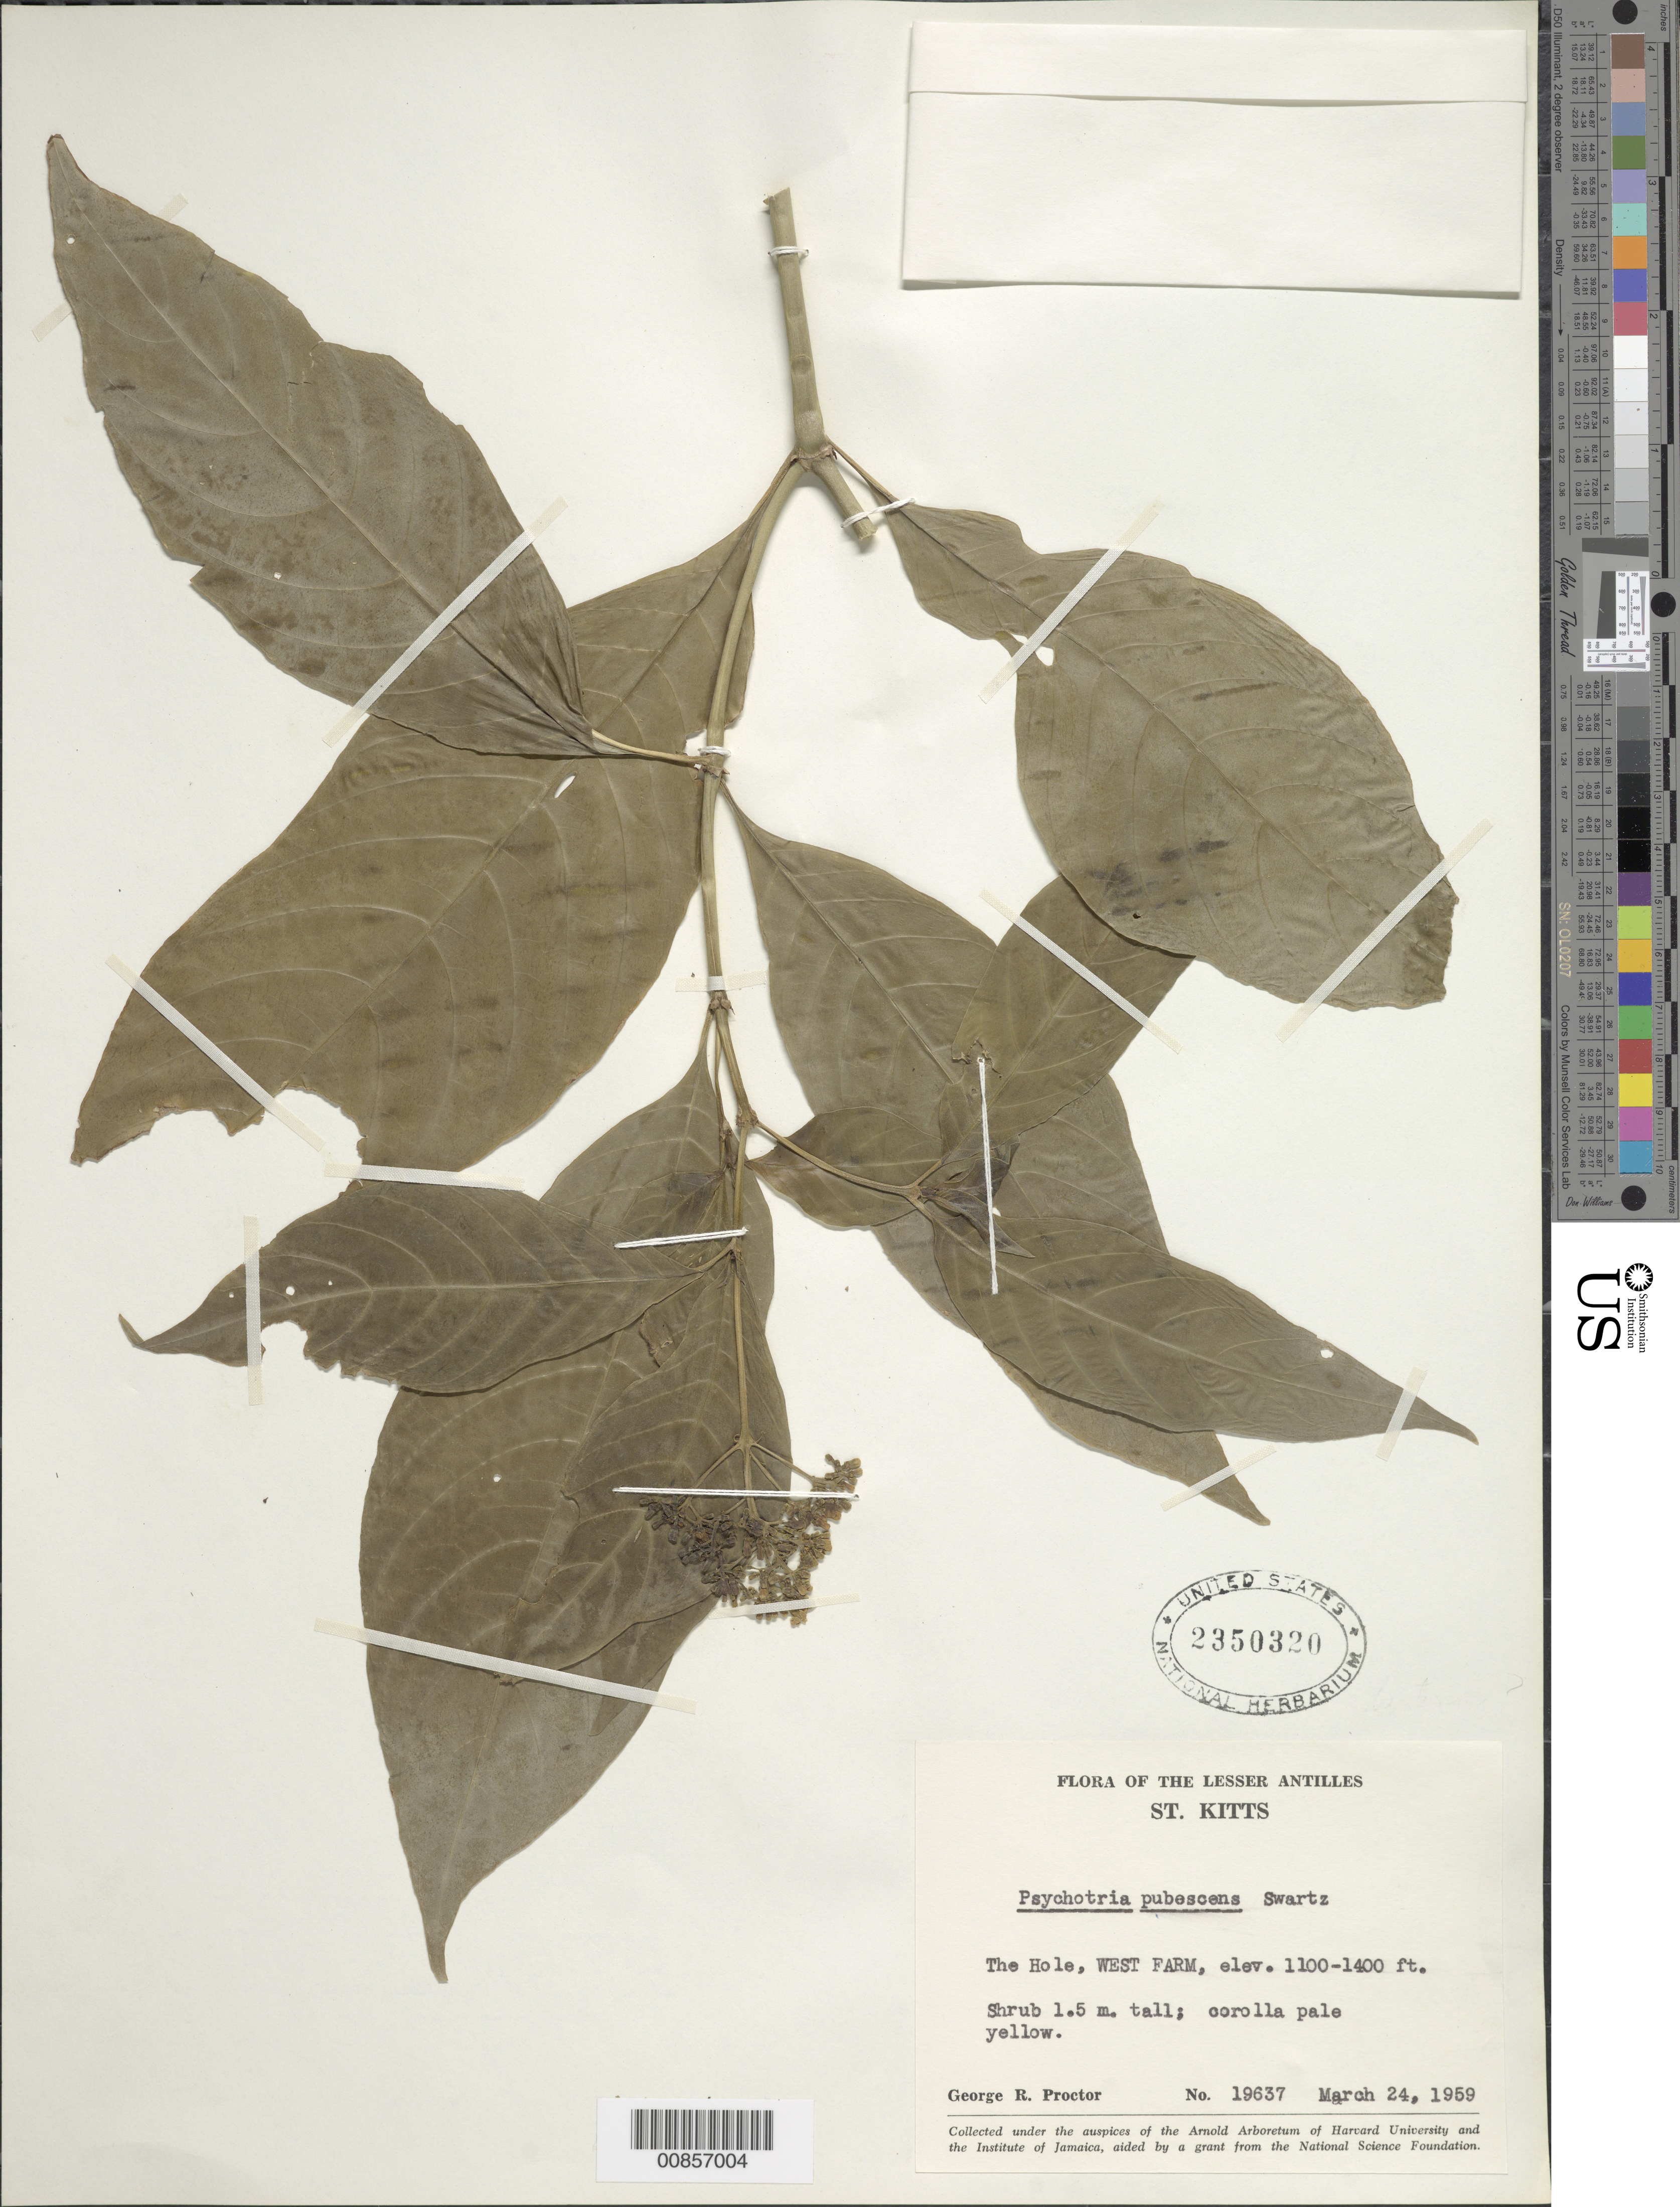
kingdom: Plantae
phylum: Tracheophyta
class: Magnoliopsida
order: Gentianales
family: Rubiaceae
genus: Psychotria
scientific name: Psychotria pubescens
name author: Sw.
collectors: G. R. Proctor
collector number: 19637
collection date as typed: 24 Mar 1959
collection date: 1959-03-24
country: St. Christopher-Nevis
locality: The Hole, West Farm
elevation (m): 335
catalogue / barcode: US 2350320